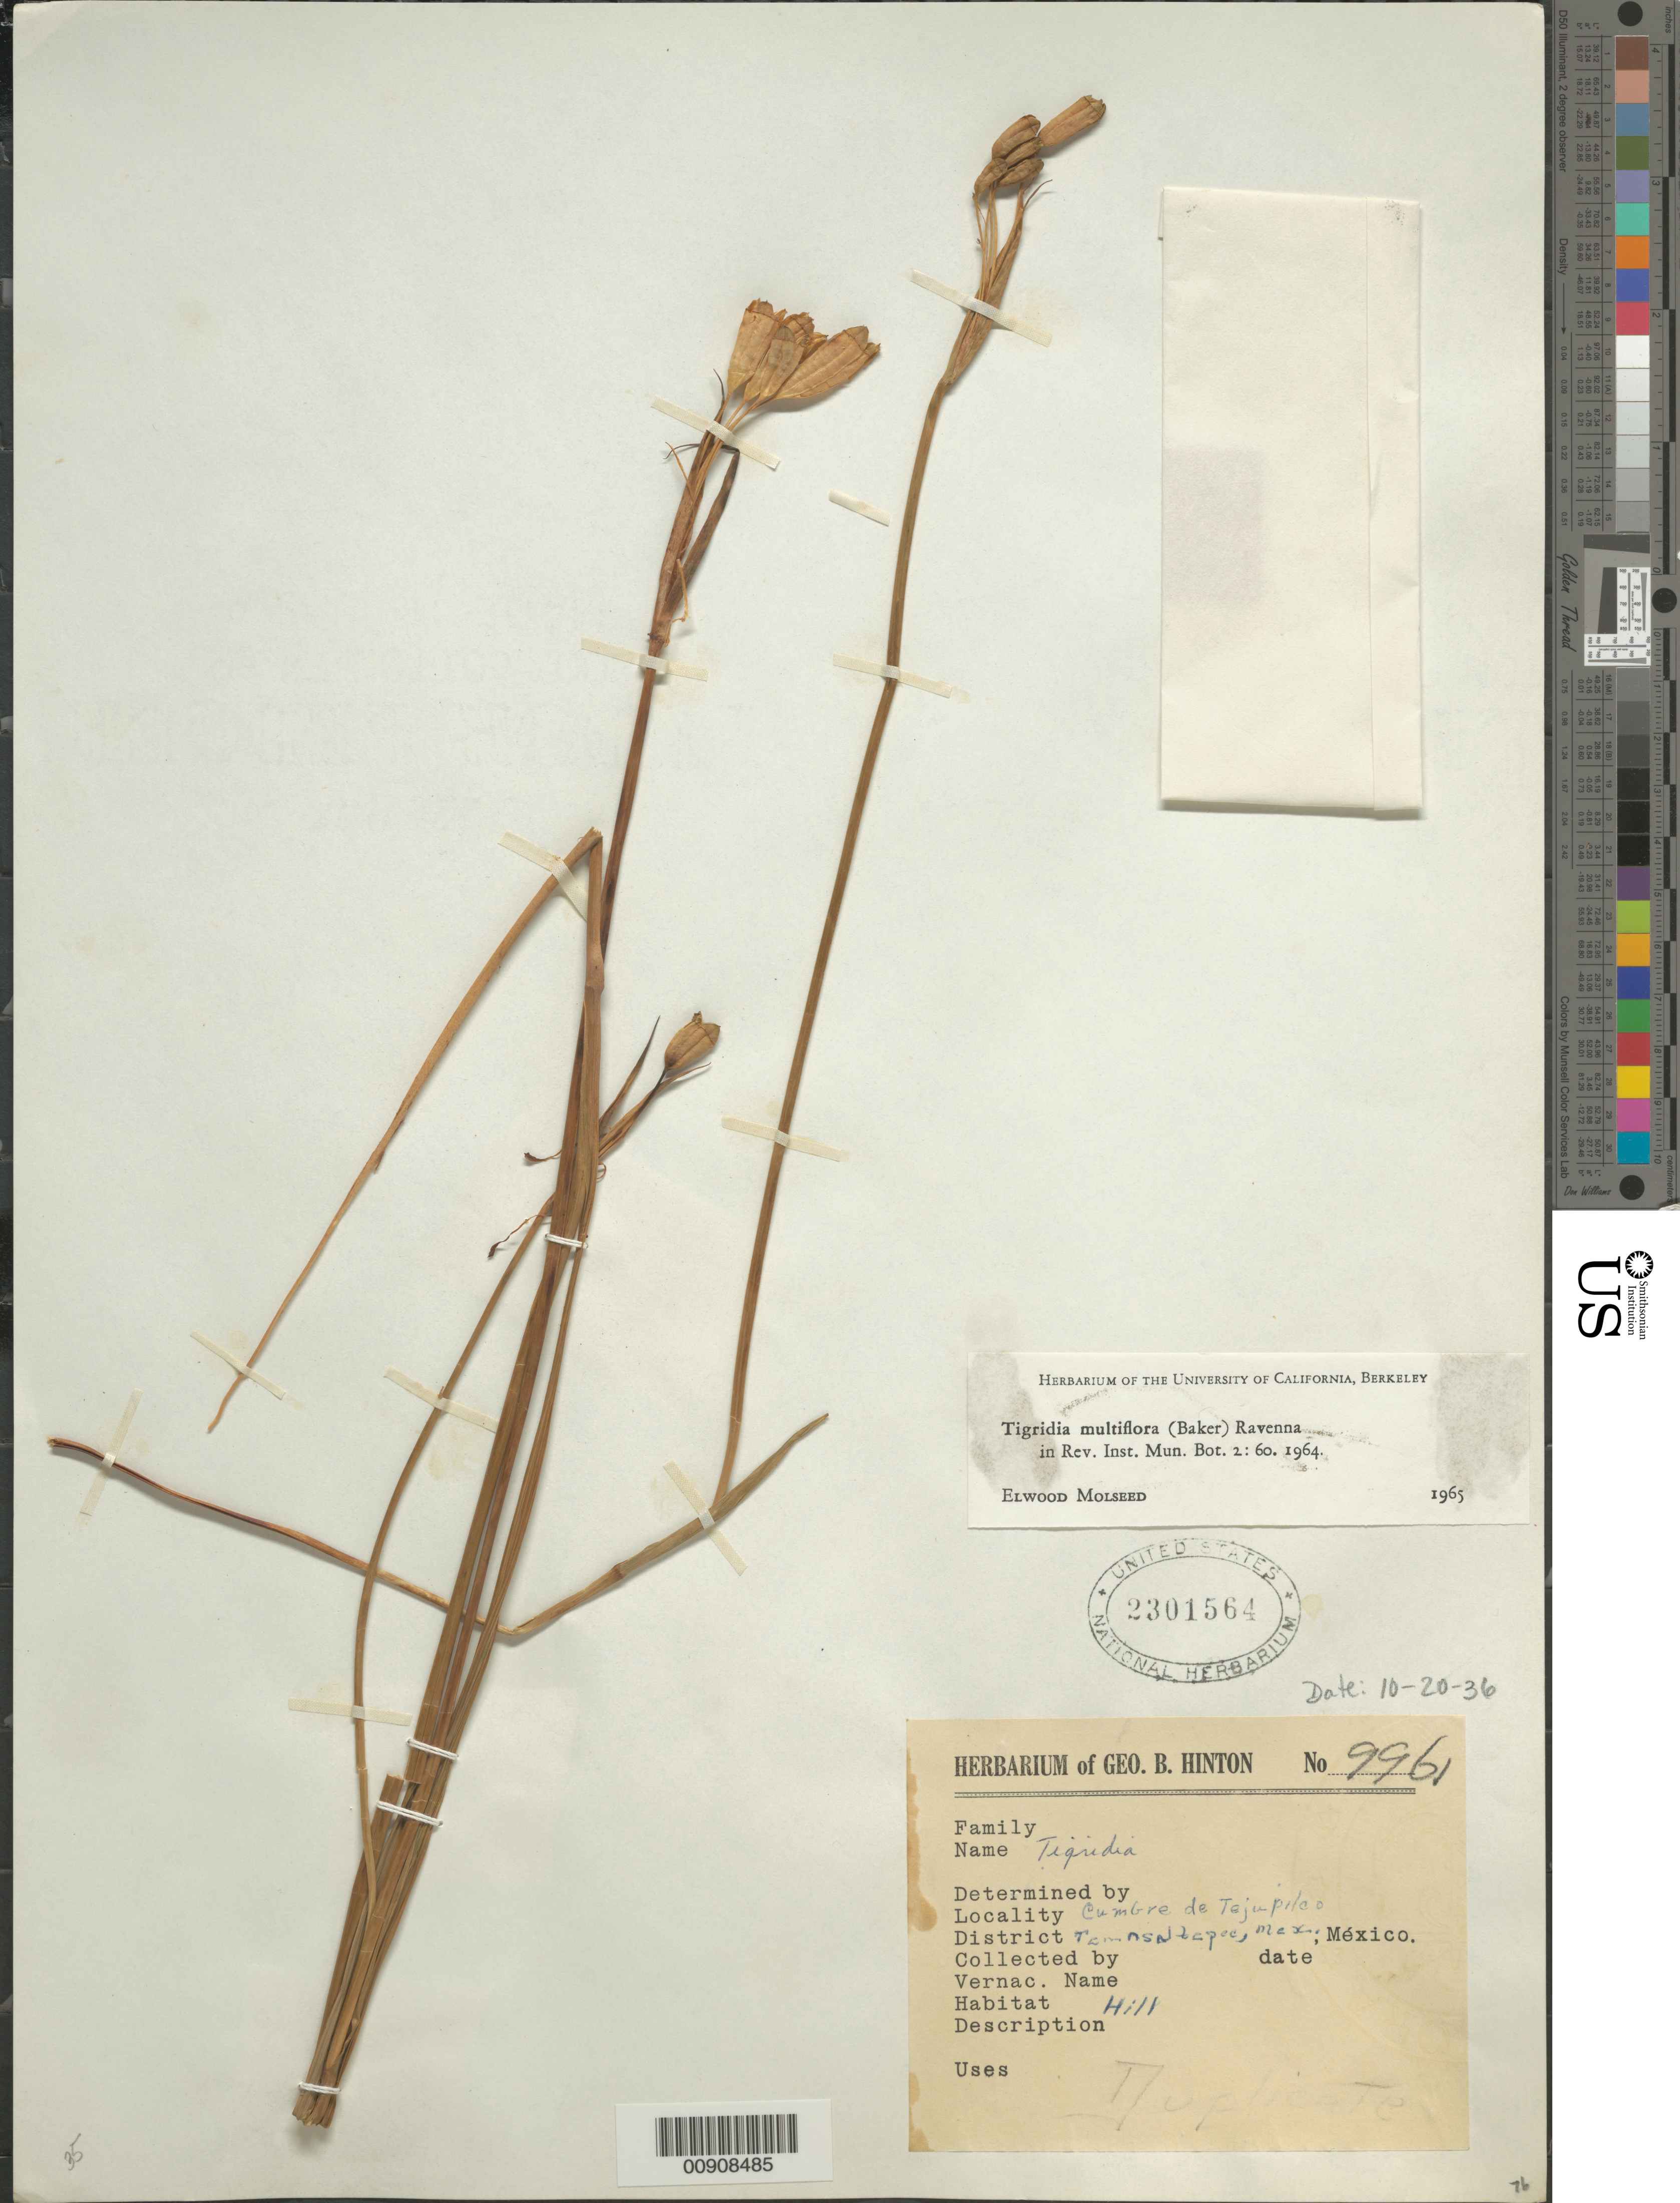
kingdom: Plantae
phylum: Tracheophyta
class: Liliopsida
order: Asparagales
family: Iridaceae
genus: Tigridia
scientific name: Tigridia multiflora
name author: (Baker) Ravenna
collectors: G. B. Hinton & et al.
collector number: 9961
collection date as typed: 20 Oct 1936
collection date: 1936-10-20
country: Mexico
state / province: México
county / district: Temascaltepec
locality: Cumbre de Tejupilco, Distrcit Temascaltepec, State of México.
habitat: Hill.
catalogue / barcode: US 2301564